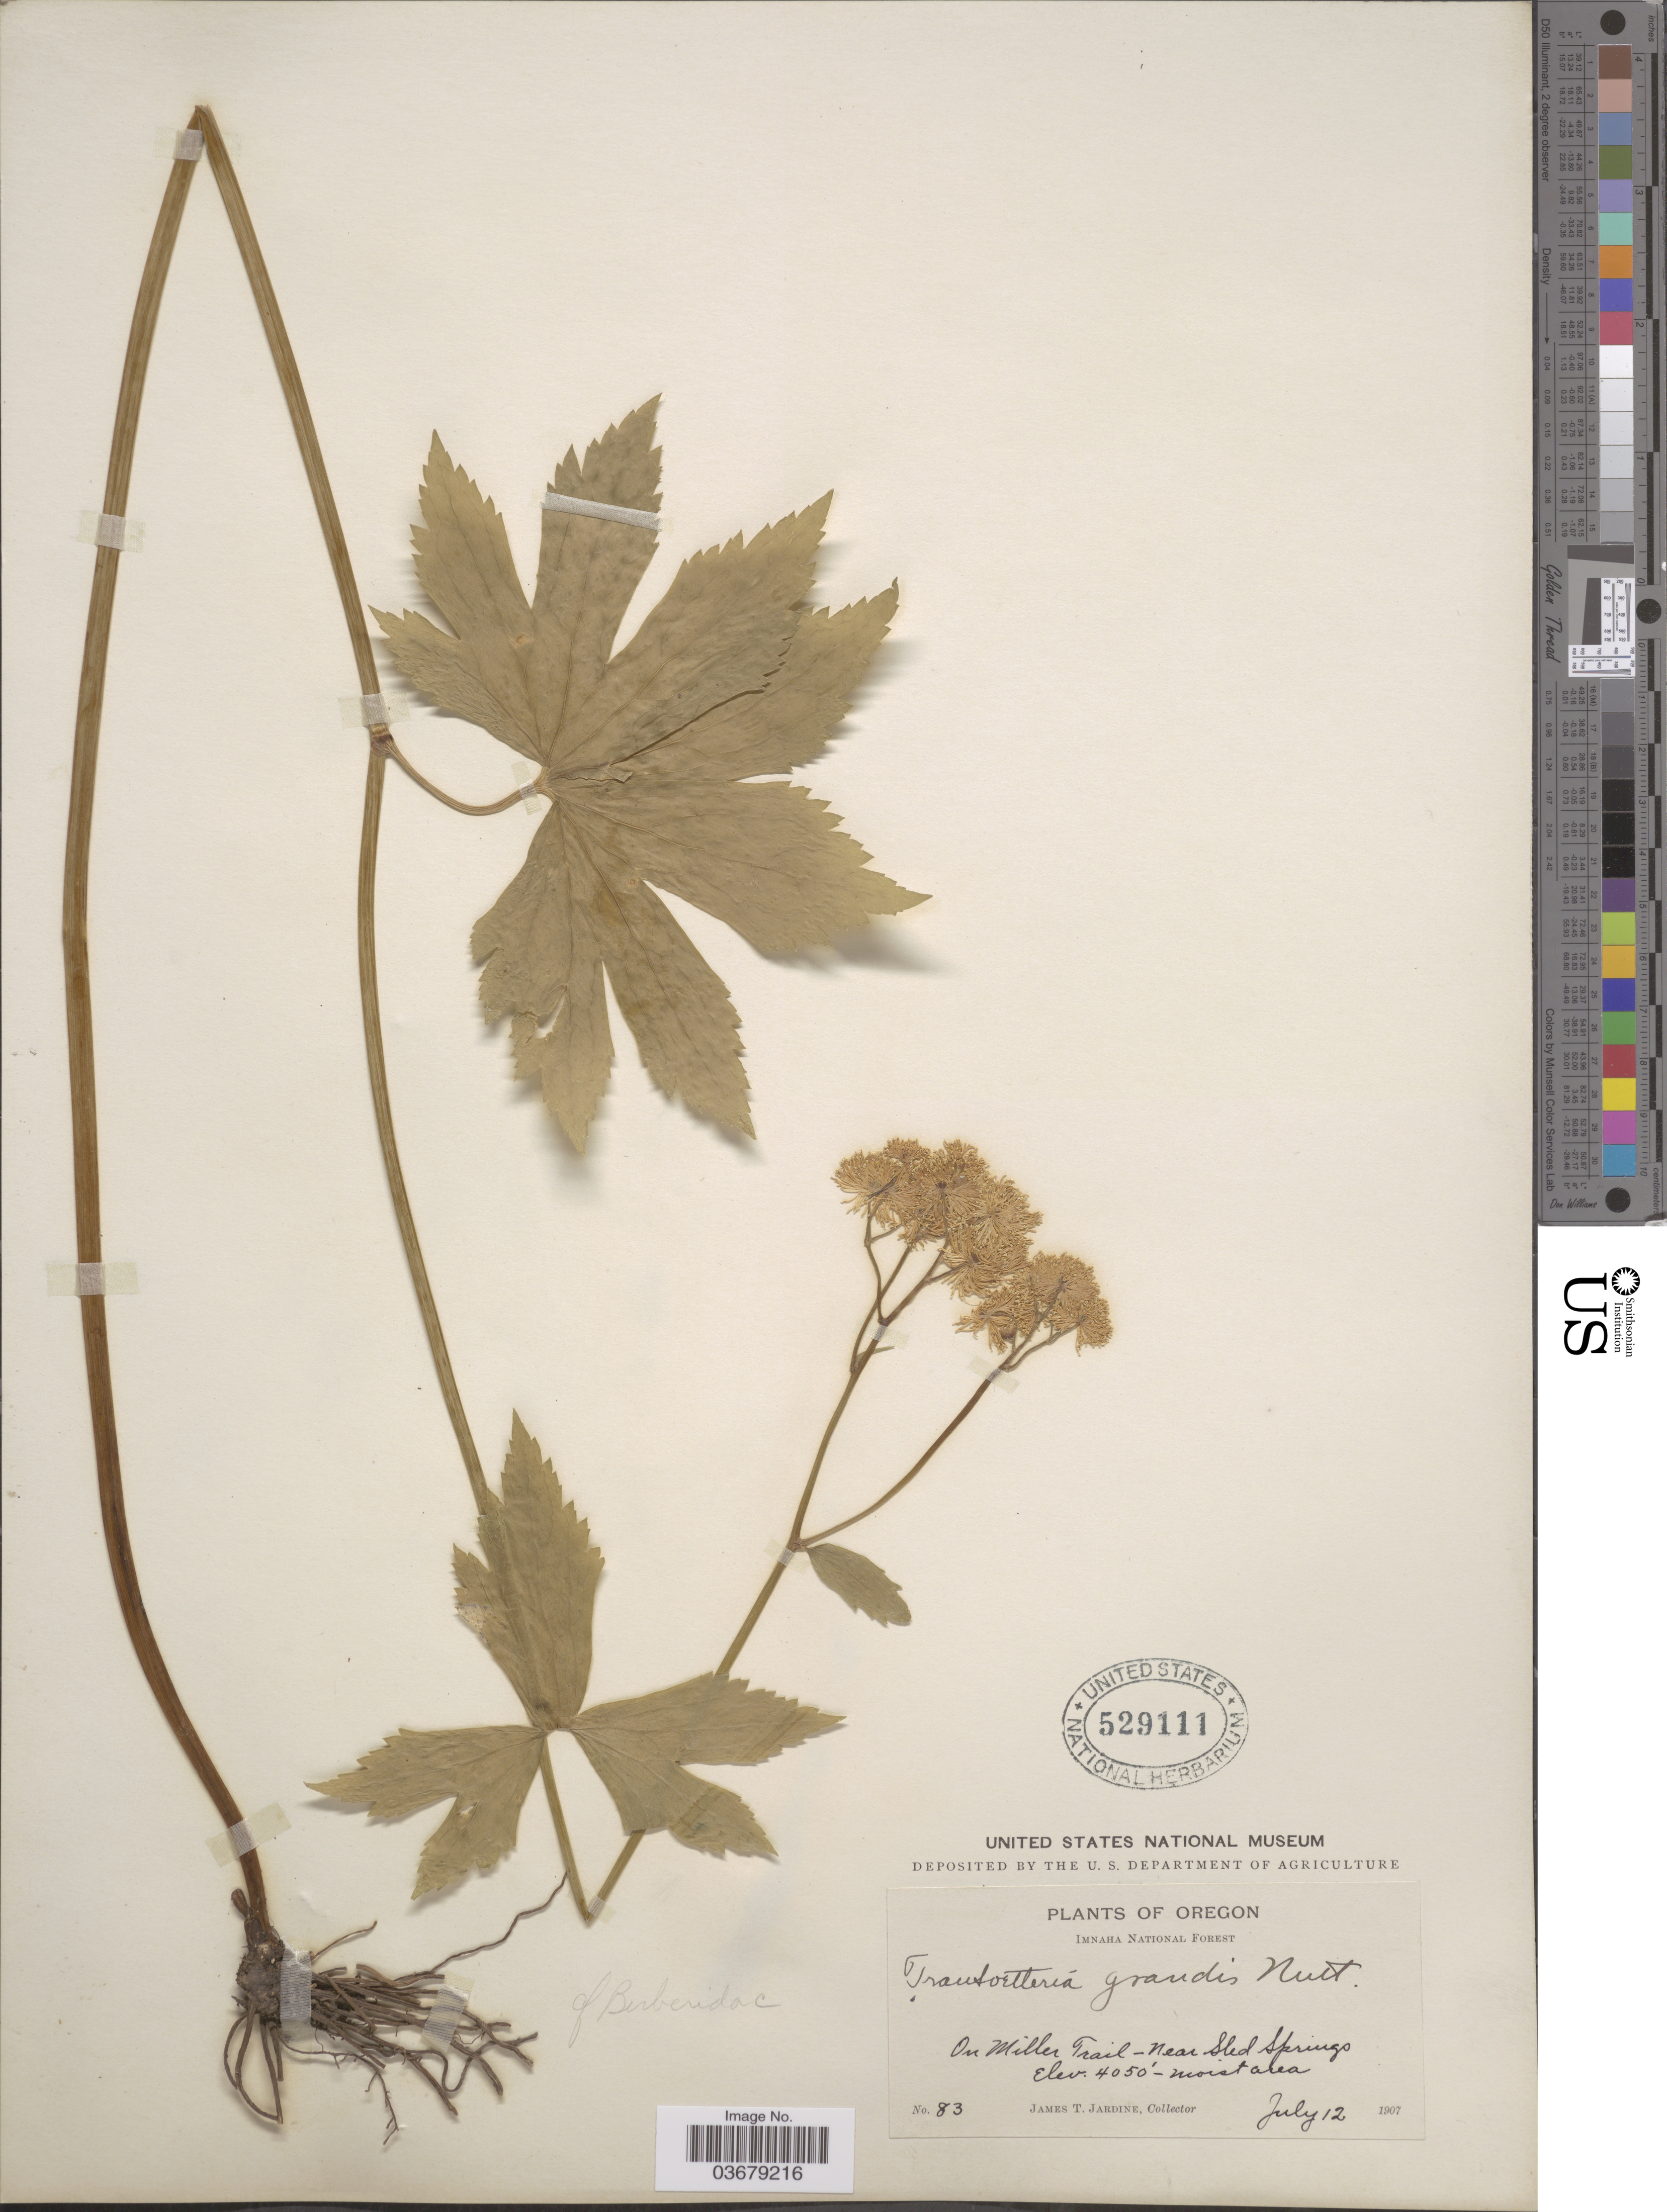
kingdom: Plantae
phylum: Tracheophyta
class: Magnoliopsida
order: Ranunculales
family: Ranunculaceae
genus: Trautvetteria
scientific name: Trautvetteria caroliniensis var. grandis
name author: (Water) Vail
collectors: J. T. Jardine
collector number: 83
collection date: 1907-07-12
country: United States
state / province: Oregon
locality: Imnaha National Forest. On Miller Trail - Near Sled Springs.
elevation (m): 1234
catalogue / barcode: US 529111